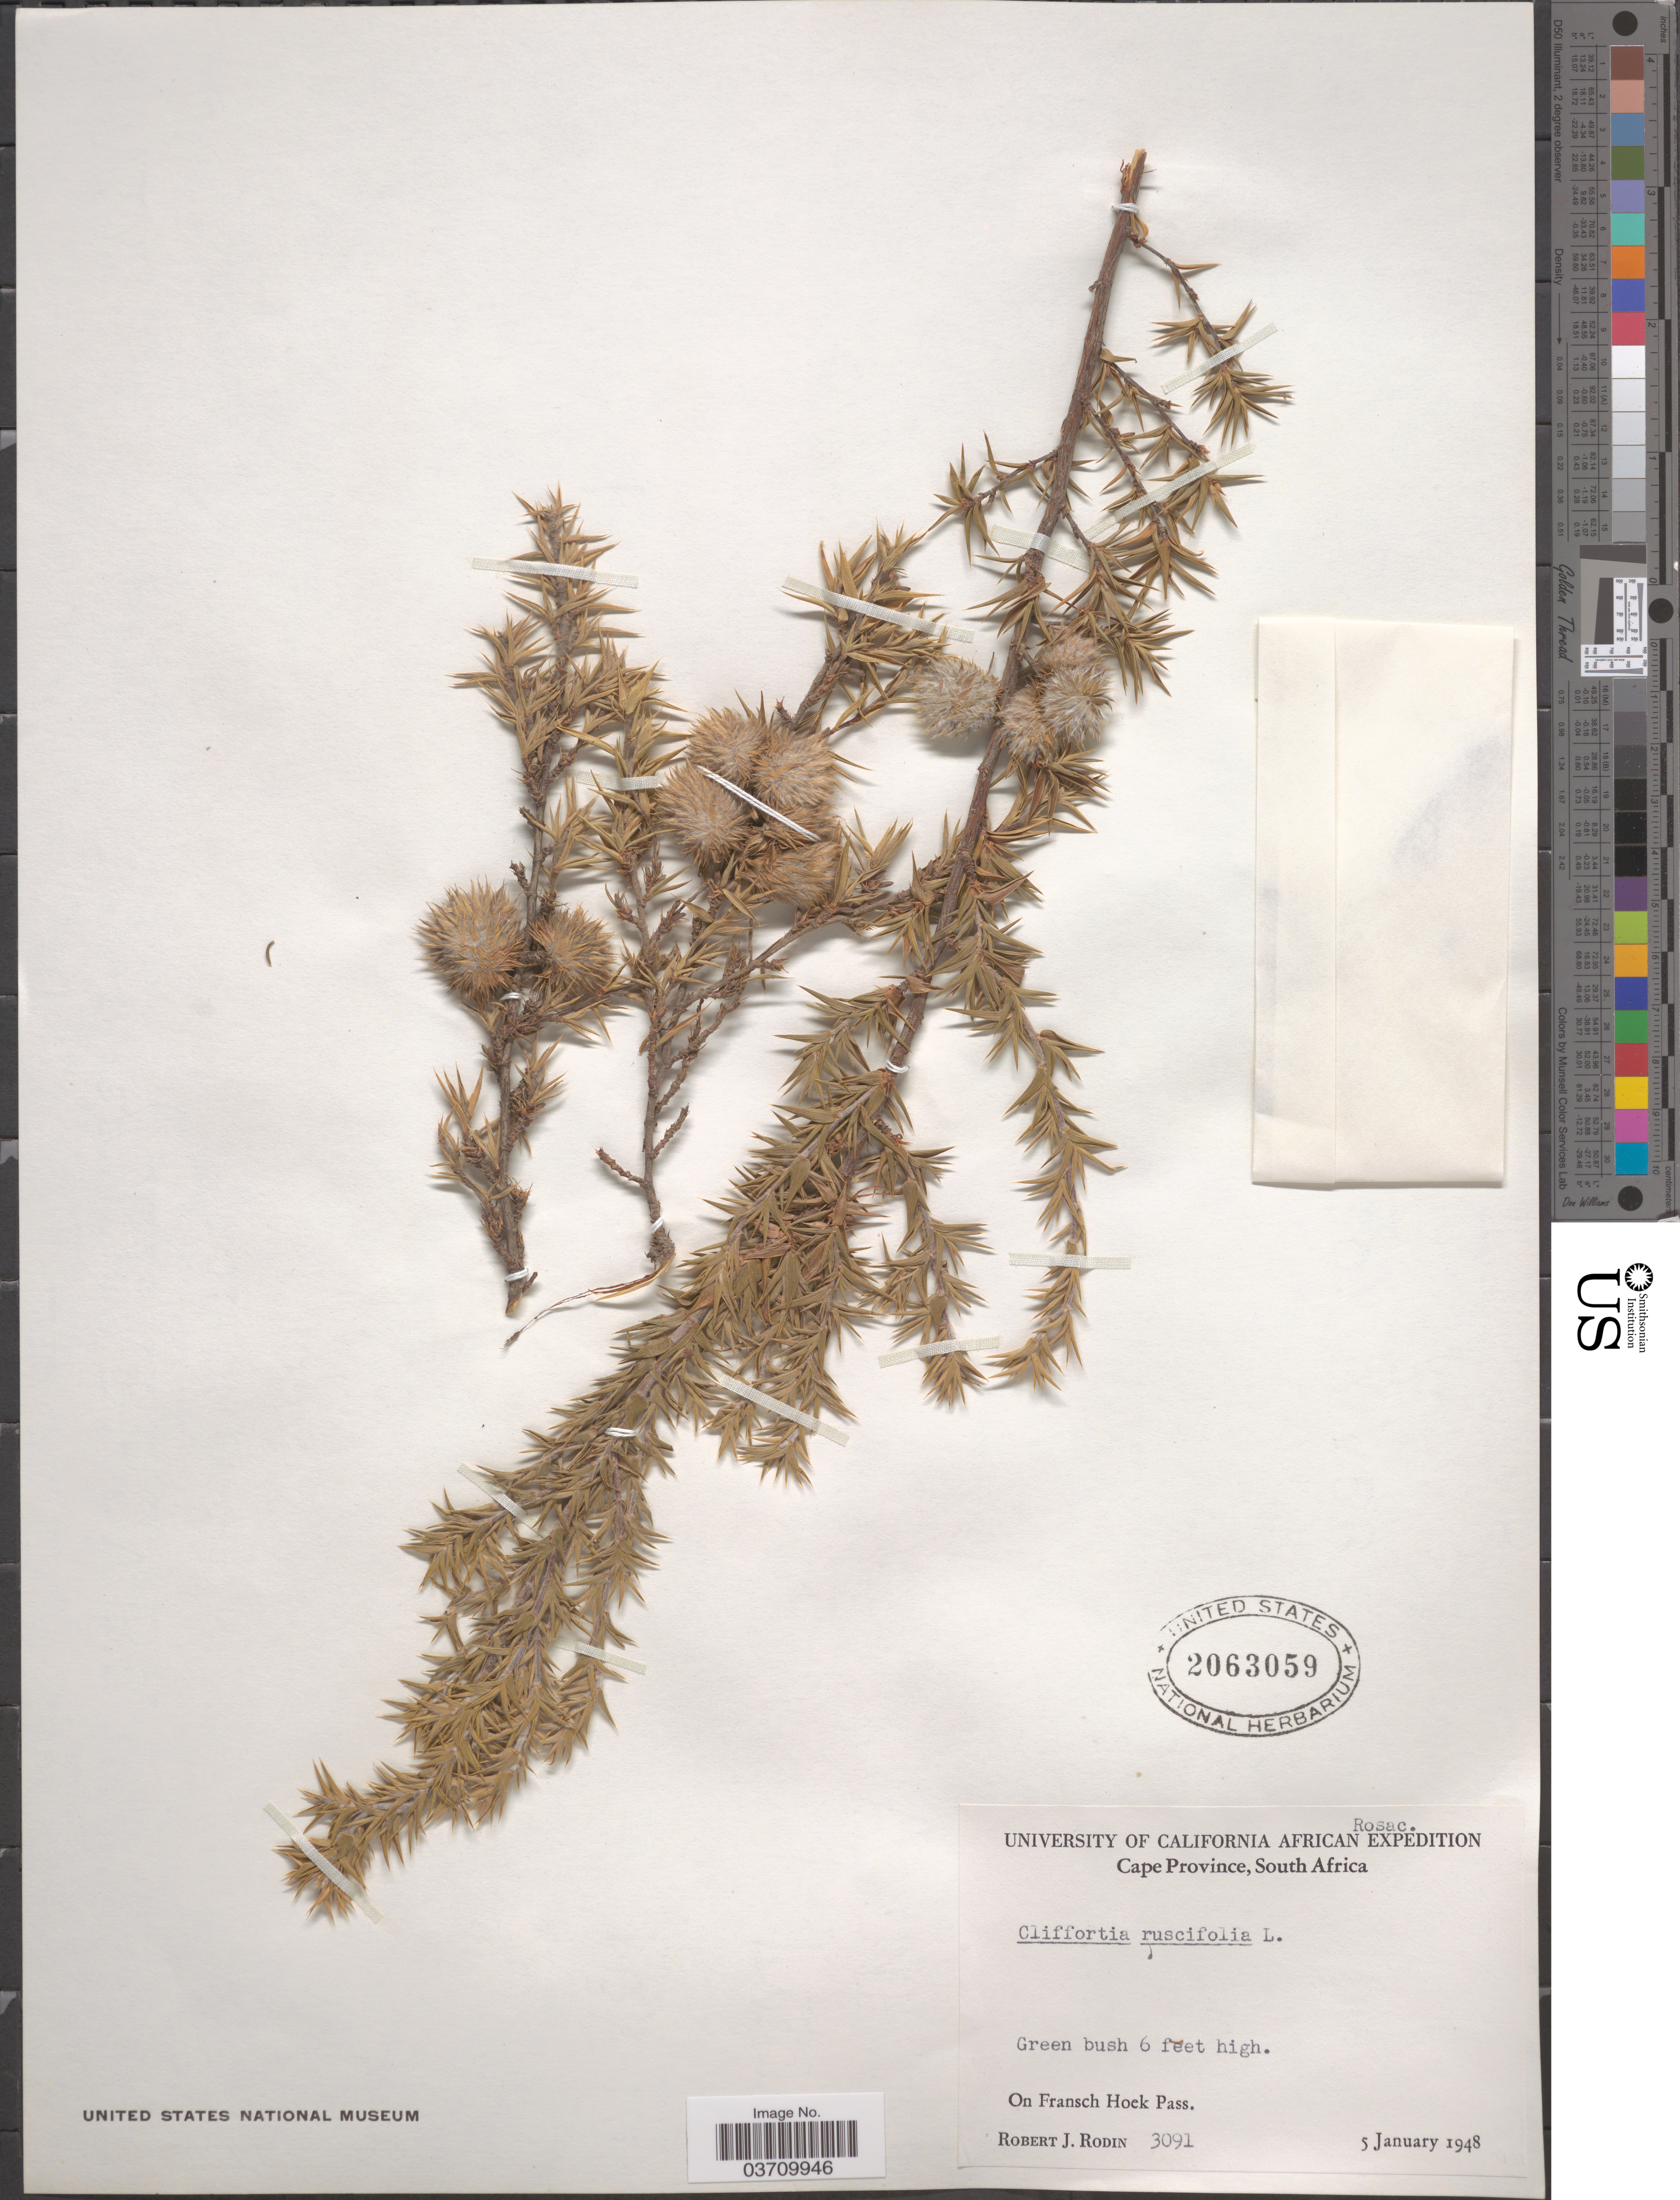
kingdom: Plantae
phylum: Tracheophyta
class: Magnoliopsida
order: Rosales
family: Rosaceae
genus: Cliffortia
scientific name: Cliffortia ruscifolia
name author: L.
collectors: R. J. Rodin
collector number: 3091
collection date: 1948-01-05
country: South Africa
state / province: Western Cape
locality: On Fransch Hoek Pass.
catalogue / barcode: US 2063059